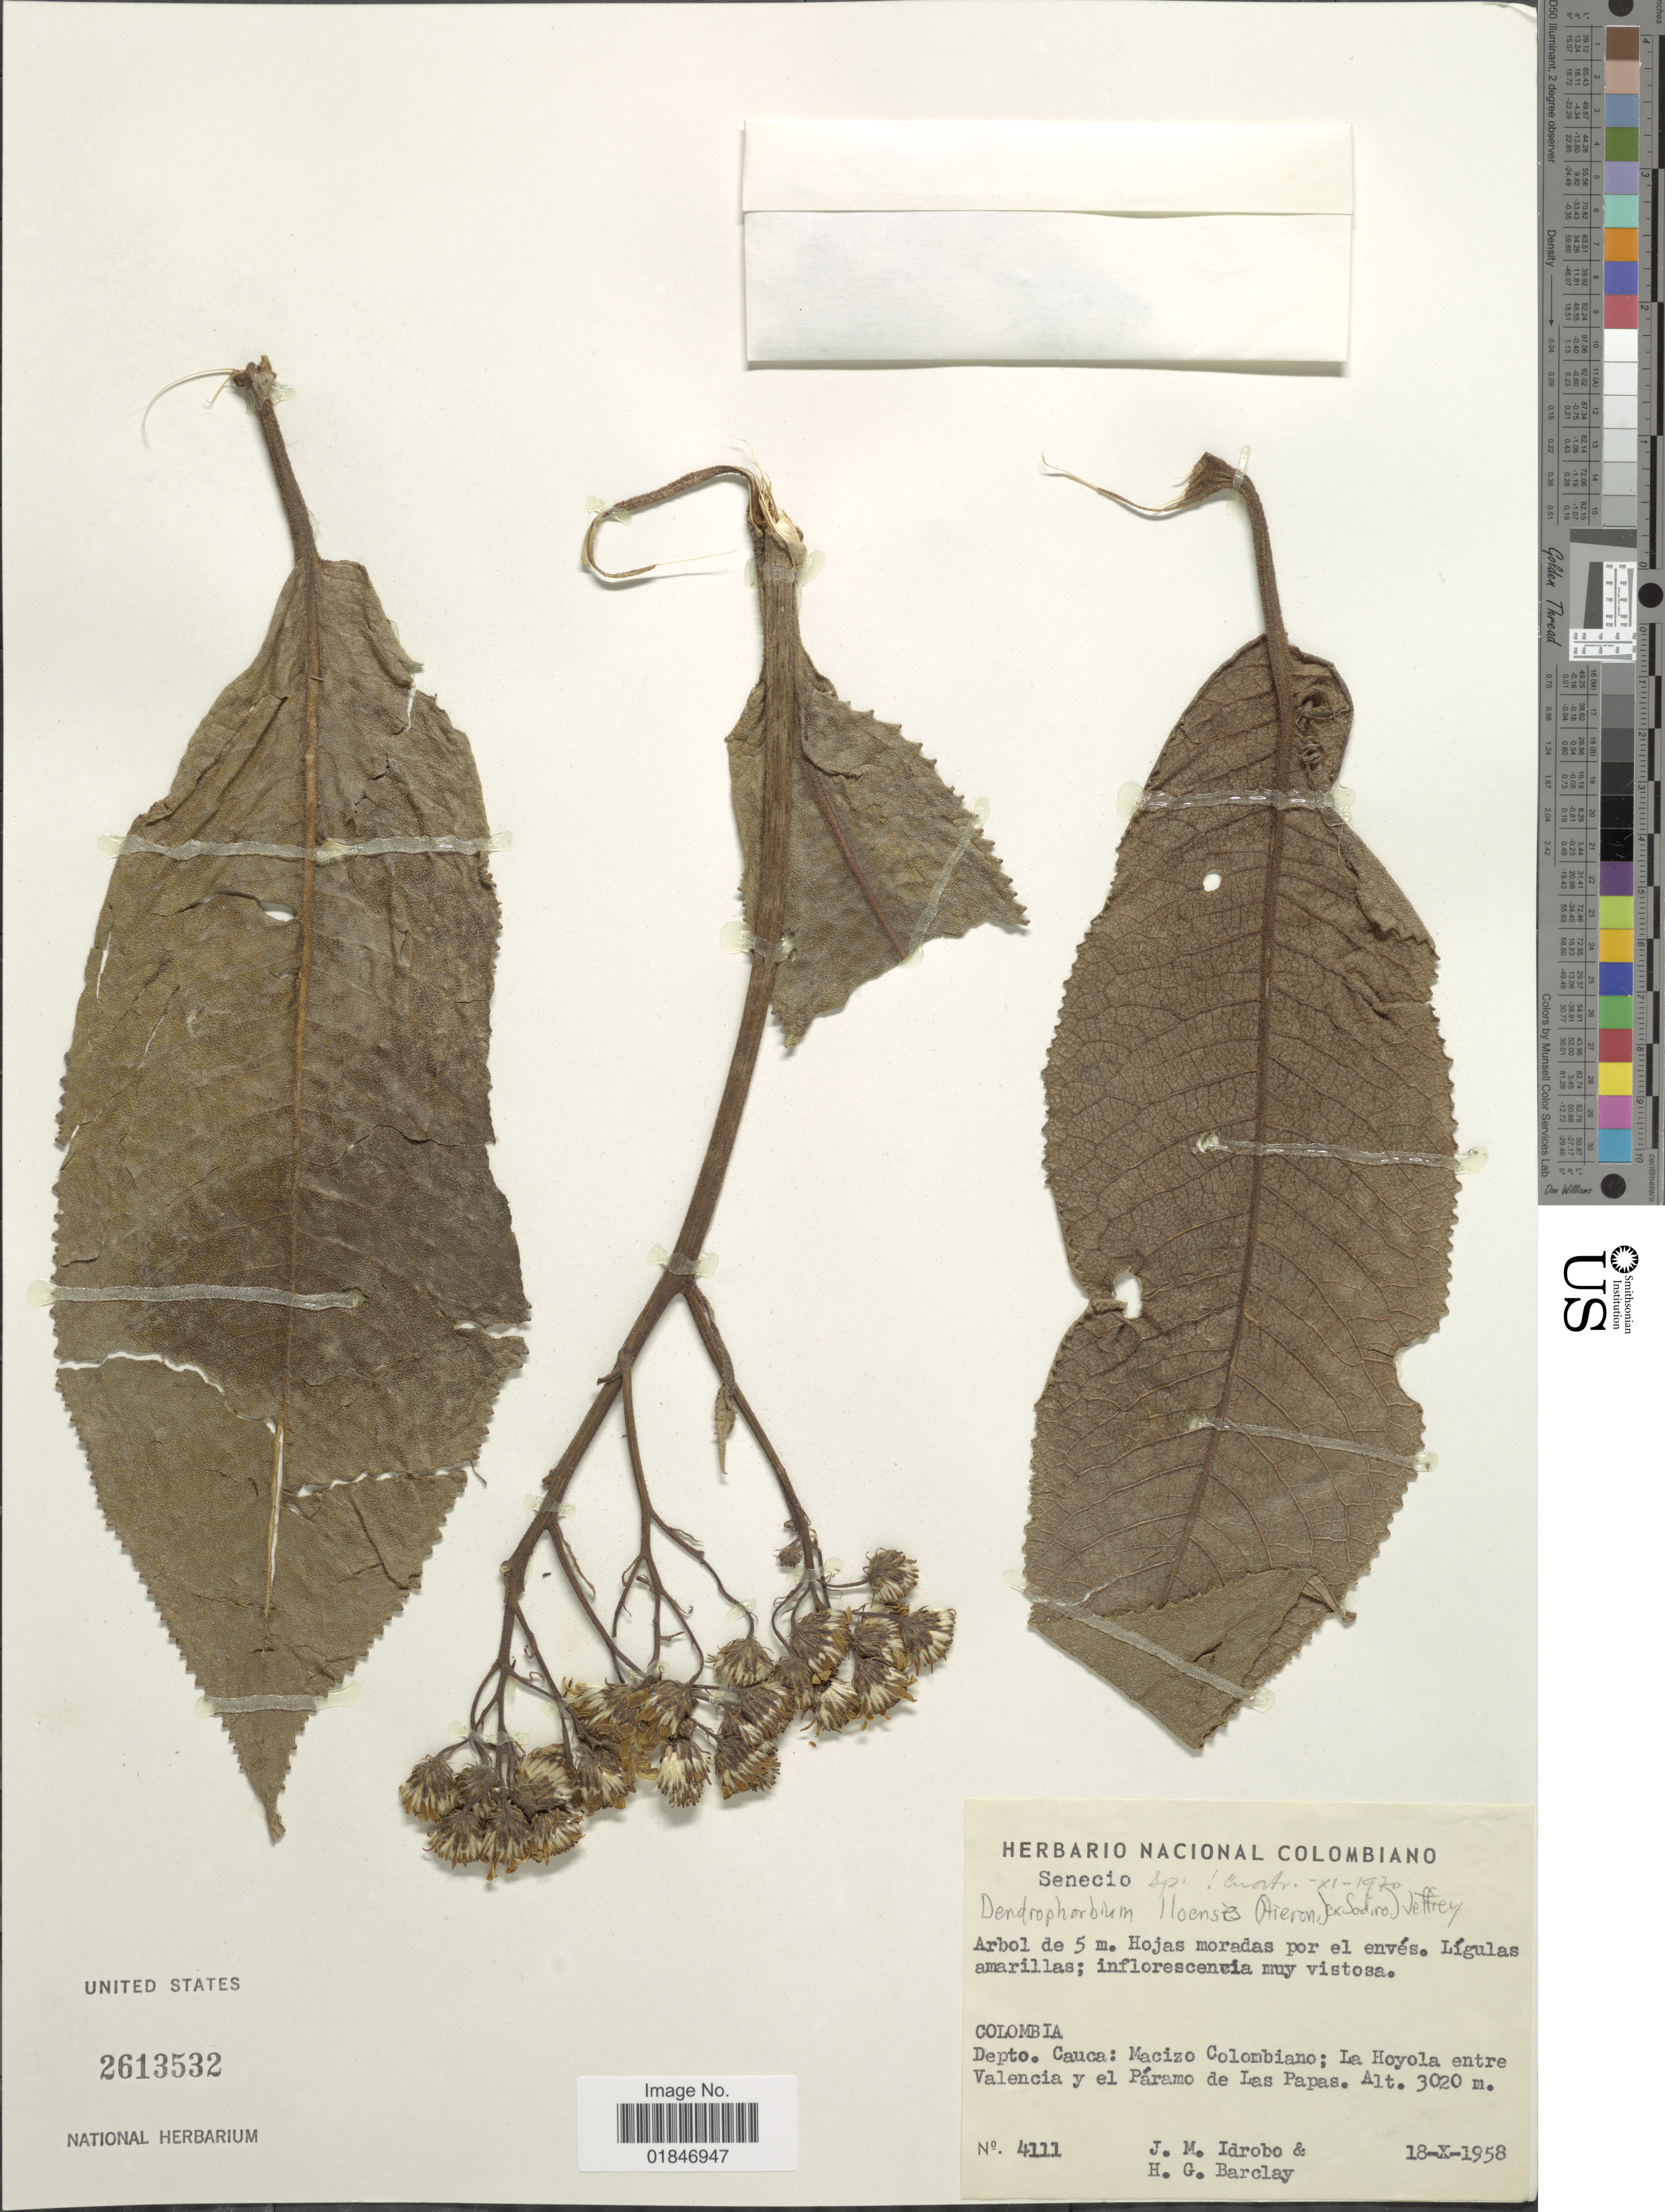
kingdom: Plantae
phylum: Tracheophyta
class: Magnoliopsida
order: Asterales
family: Asteraceae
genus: Dendrophorbium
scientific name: Dendrophorbium iloense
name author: (Hieron.) C. Jeffrey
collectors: J. M. Idrobo & H. G. Barclay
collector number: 4111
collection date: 1958-10-18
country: Colombia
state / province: Cauca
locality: Colombia Depto. Cauca: Macizo Colombiano: La Hoyola entre Valencia y el Paramo de Las Papas.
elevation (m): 3020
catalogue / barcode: US 2613532